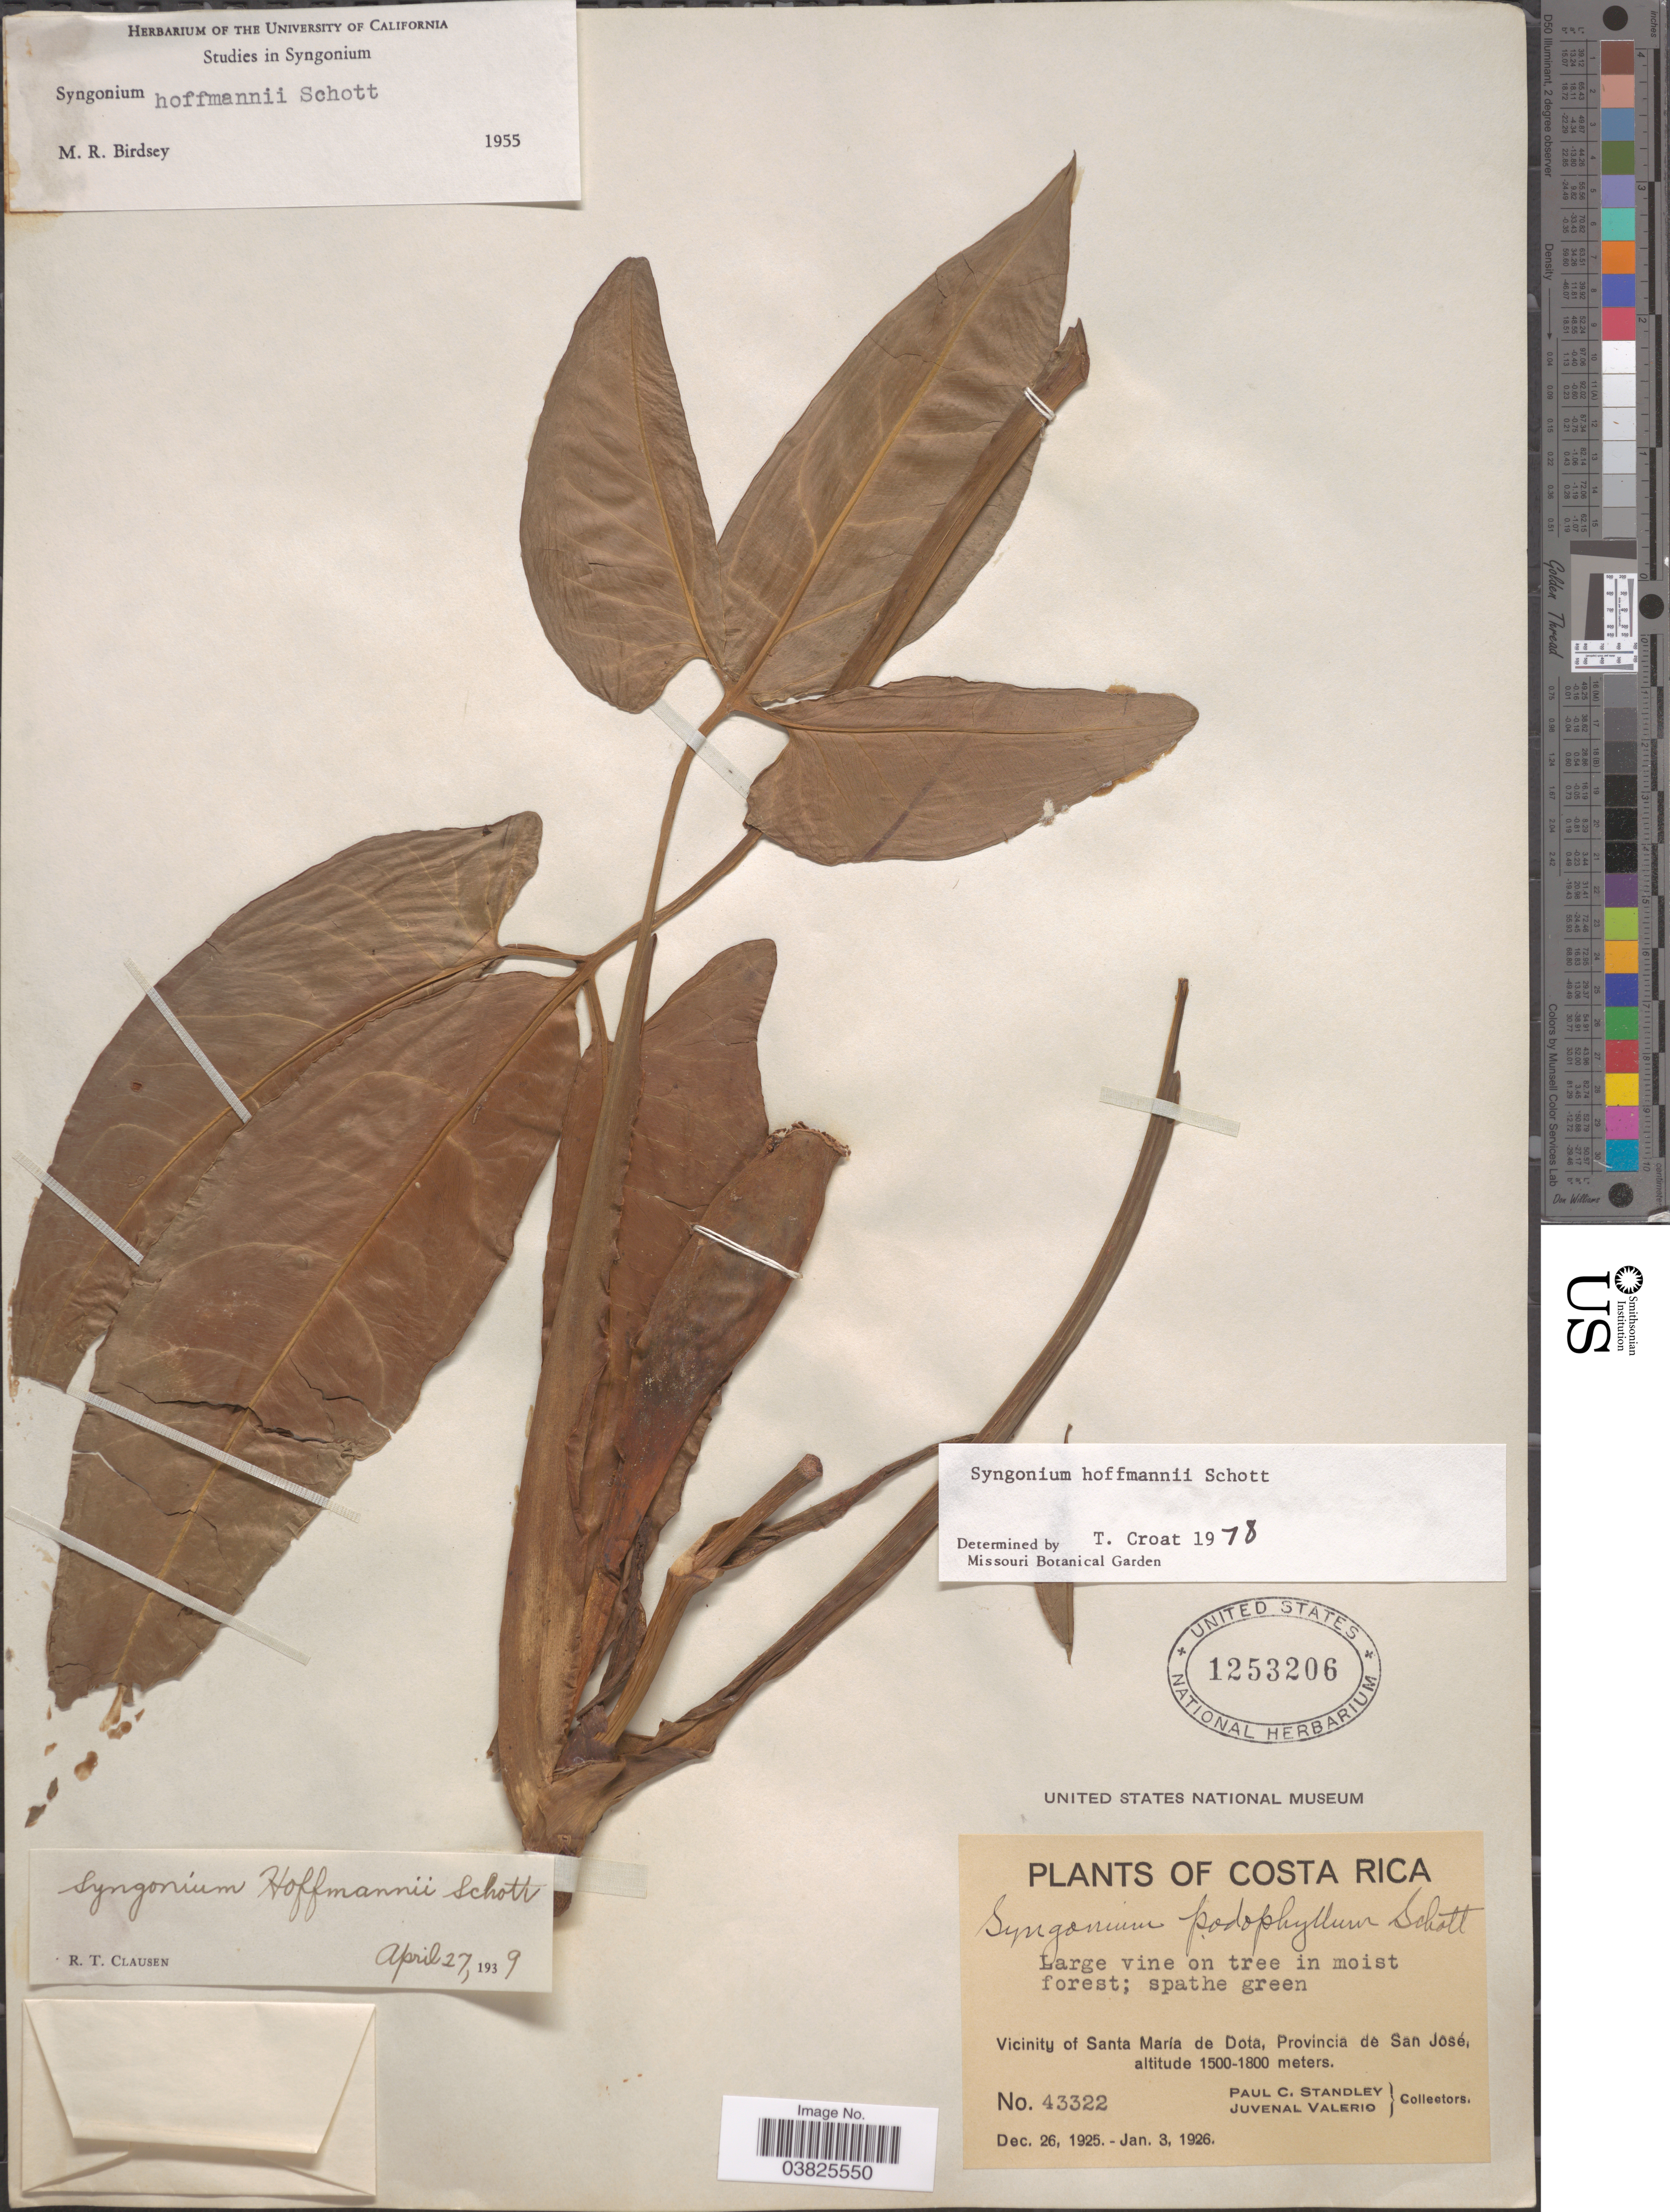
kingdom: Plantae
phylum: Tracheophyta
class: Liliopsida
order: Alismatales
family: Araceae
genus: Syngonium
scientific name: Syngonium hoffmannii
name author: Schott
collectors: P. C. Standley & J. Valerio R.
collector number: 43322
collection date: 1925-12-26/1926-01-03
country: Costa Rica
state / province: San José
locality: Vicinity of Santa María de Dota.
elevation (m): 1500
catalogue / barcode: US 1253206